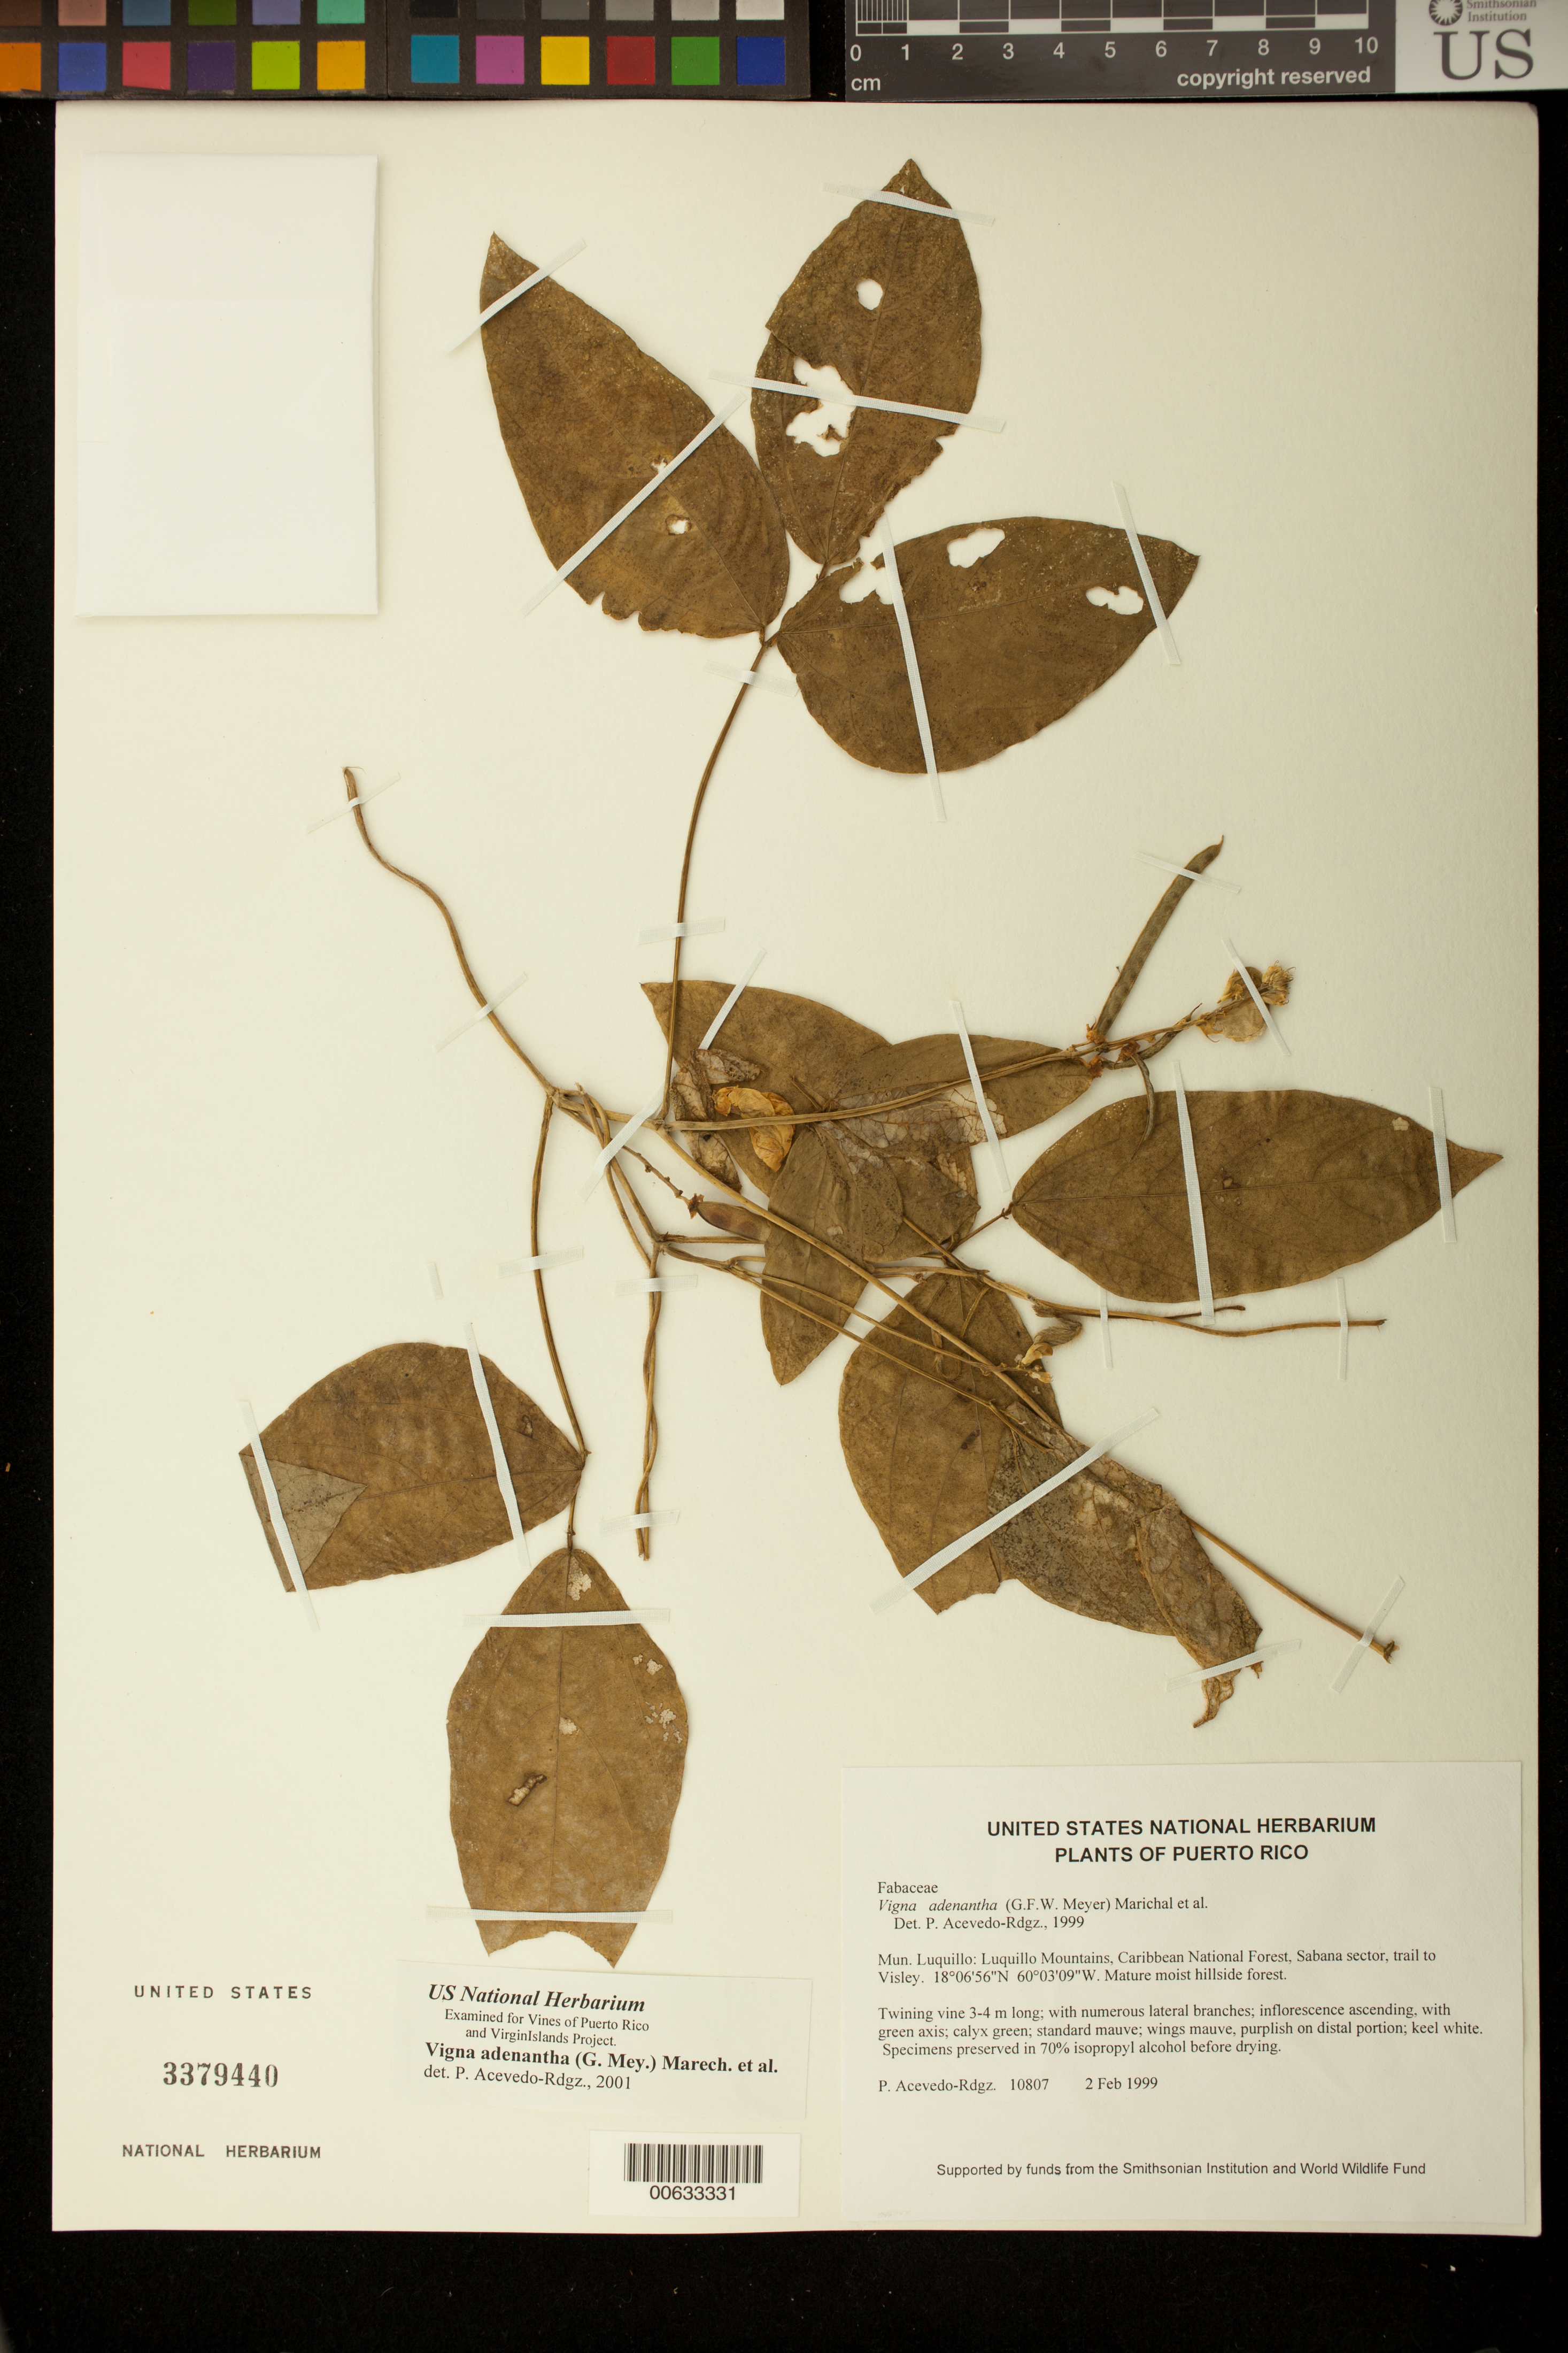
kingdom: Plantae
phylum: Tracheophyta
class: Magnoliopsida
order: Fabales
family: Fabaceae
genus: Leptospron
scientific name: Leptospron adenanthum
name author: (G. Mey.) A. Delgado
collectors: P. Acevedo-Rodr.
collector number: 10807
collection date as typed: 02 Feb 1999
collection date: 1999-02-02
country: Puerto Rico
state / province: Luquillo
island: Puerto Rico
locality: Luquillo: Luquillo Mountains, Caribbean National Forest, Sabana sector, trail to Visley.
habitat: Mature moist hillside forest.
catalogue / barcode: US 3379440